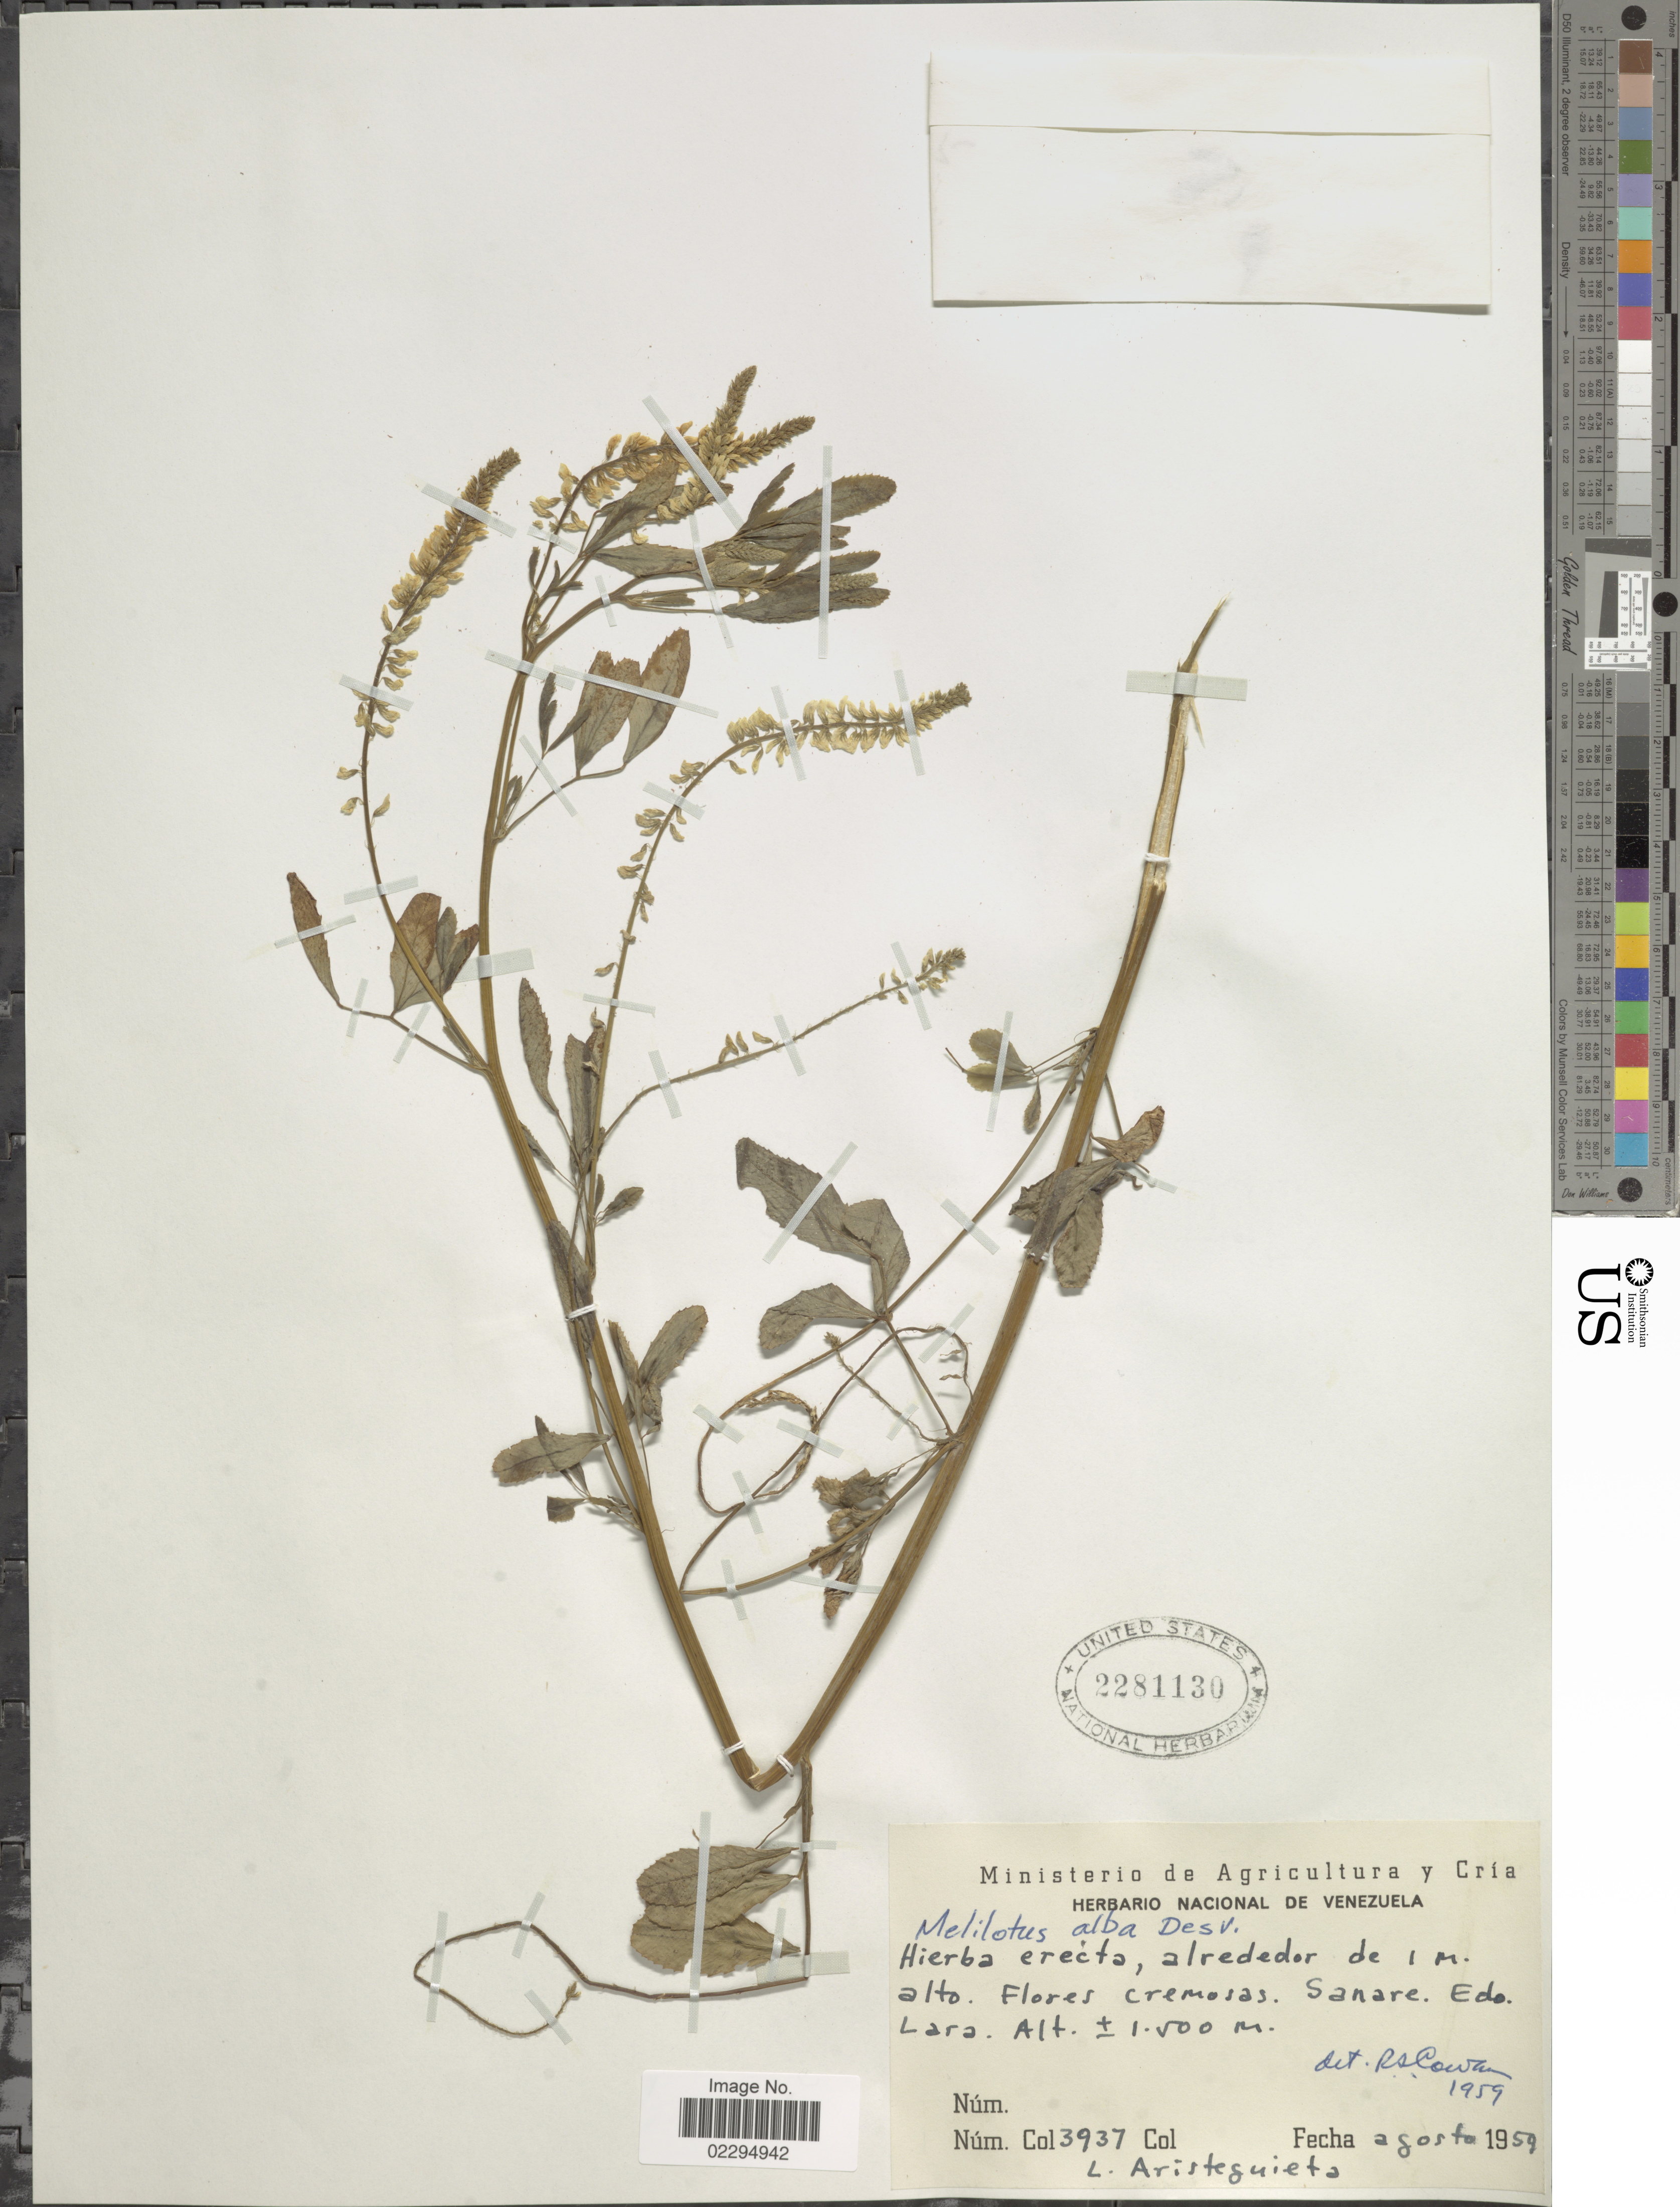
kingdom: Plantae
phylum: Tracheophyta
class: Magnoliopsida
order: Fabales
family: Fabaceae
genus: Melilotus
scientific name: Melilotus albus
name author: Medik.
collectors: L. Aristeguieta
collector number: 3937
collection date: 1959-08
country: Venezuela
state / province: Lara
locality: Flores cremosas. Sanare. Edo Lara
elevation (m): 1500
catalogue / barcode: US 2281130